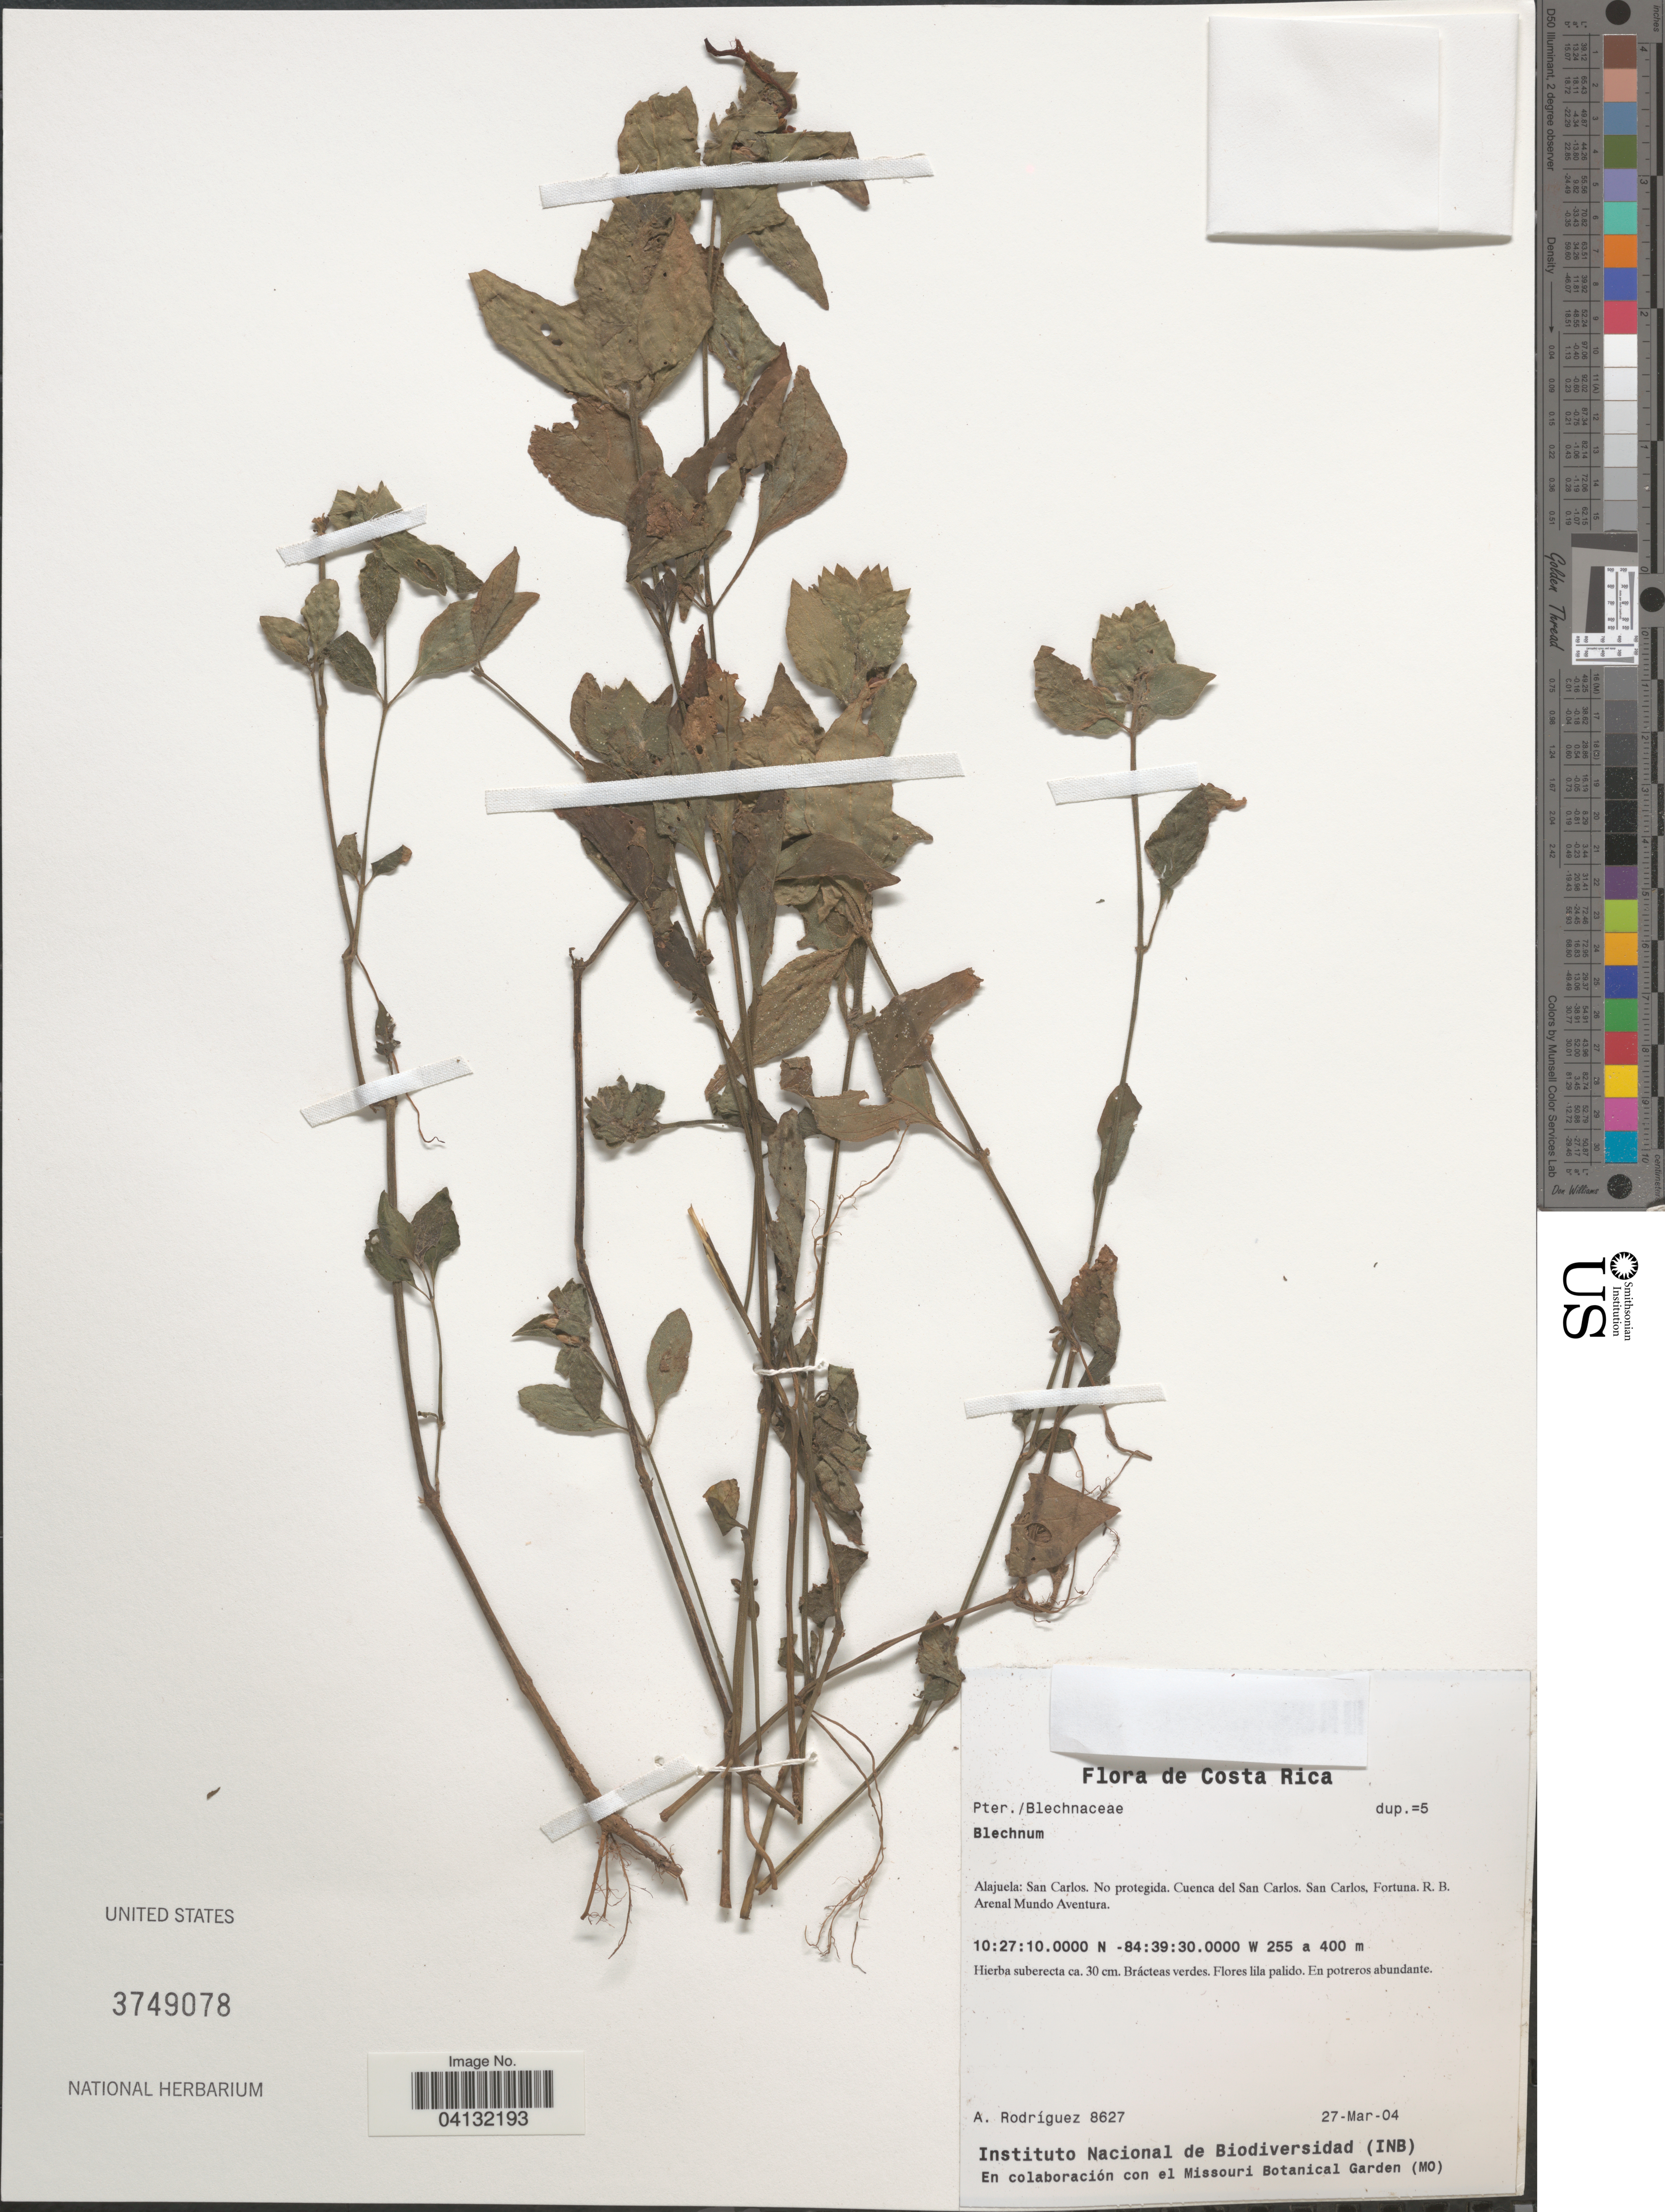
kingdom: Plantae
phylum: Tracheophyta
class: Polypodiopsida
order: Polypodiales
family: Blechnaceae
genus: Blechnum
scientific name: Blechnum sp.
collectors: A. Rodríguez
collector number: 8627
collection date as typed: Transcribed d/m/y: 27/3/4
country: Costa Rica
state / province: Alajuela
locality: San Carlos. No protegida. Cuenca del San Carlos. San Carlos, Fortuna. R. B. Arenal Mundo Aventura.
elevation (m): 255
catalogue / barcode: US 3749078